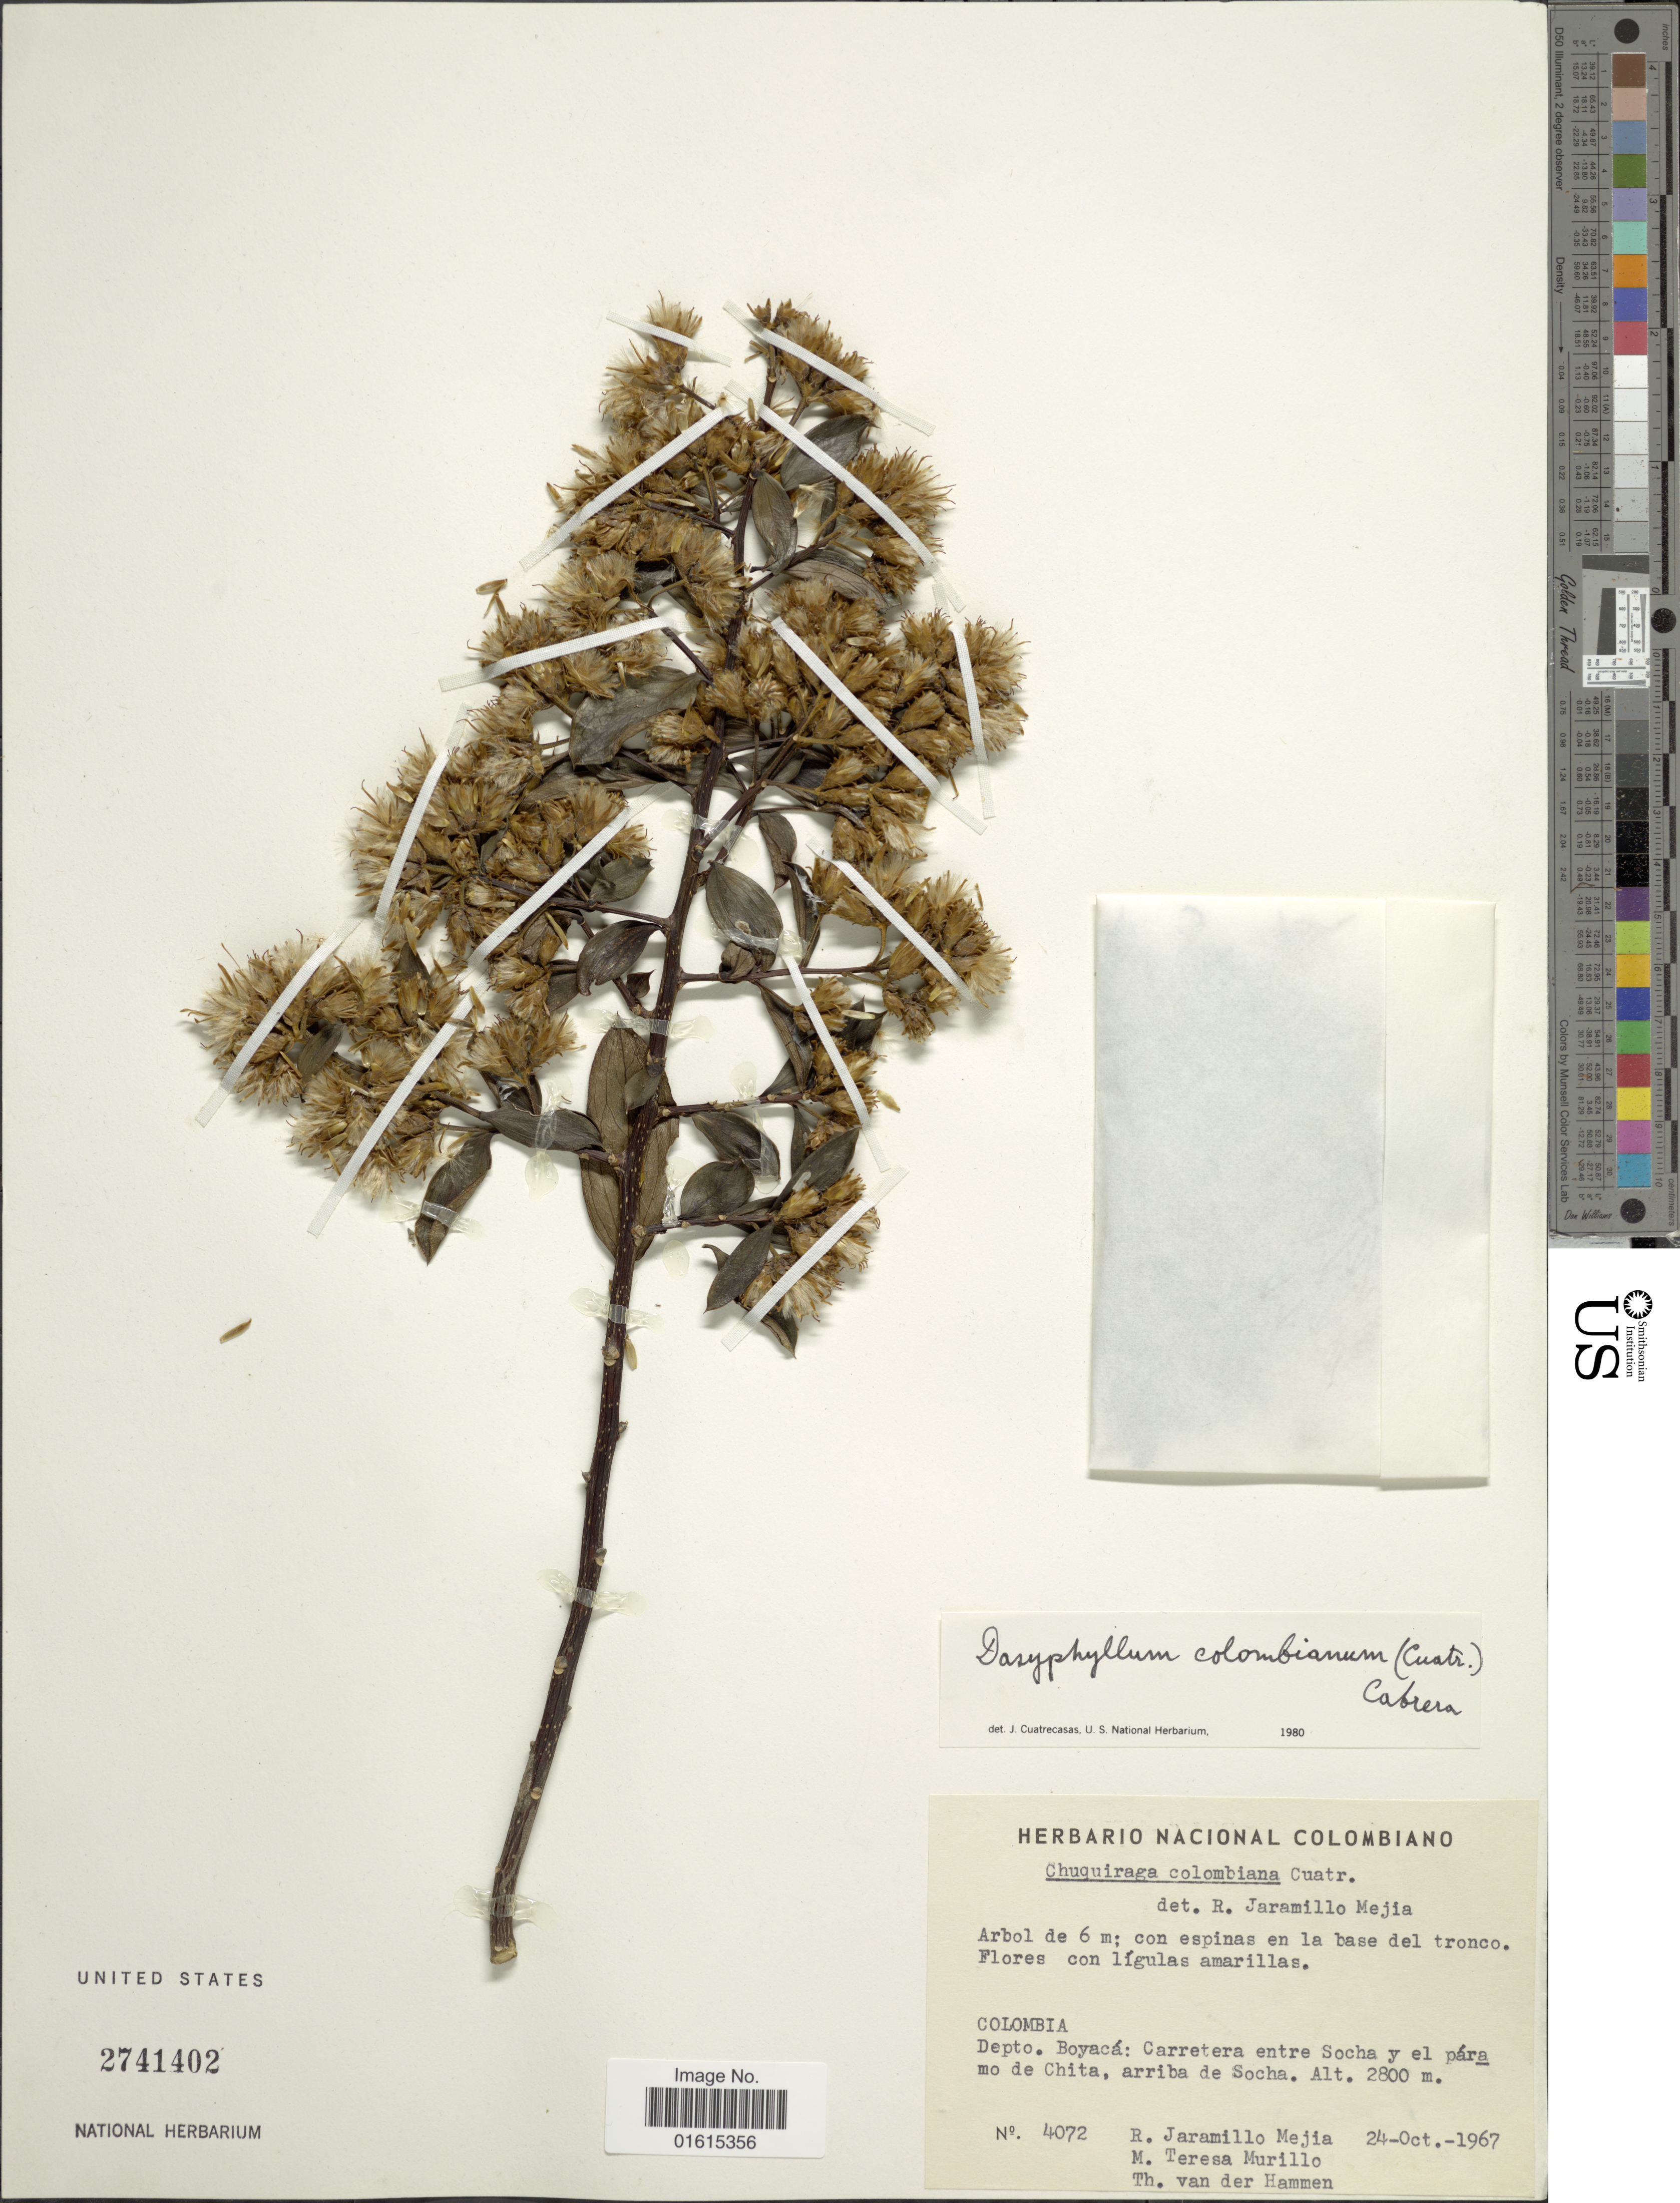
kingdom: Plantae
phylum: Tracheophyta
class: Magnoliopsida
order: Asterales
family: Asteraceae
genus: Dasyphyllum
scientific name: Dasyphyllum colombianum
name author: Cabrera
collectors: R. Jaramillo M., M. Murillo & T. Hammen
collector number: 4072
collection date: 1967-10-24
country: Colombia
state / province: Boyacá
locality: Depto. Boyaca, Carretera entre Socha y el paramo de Chita, arriba de Socha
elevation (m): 2800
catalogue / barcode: US 2741402